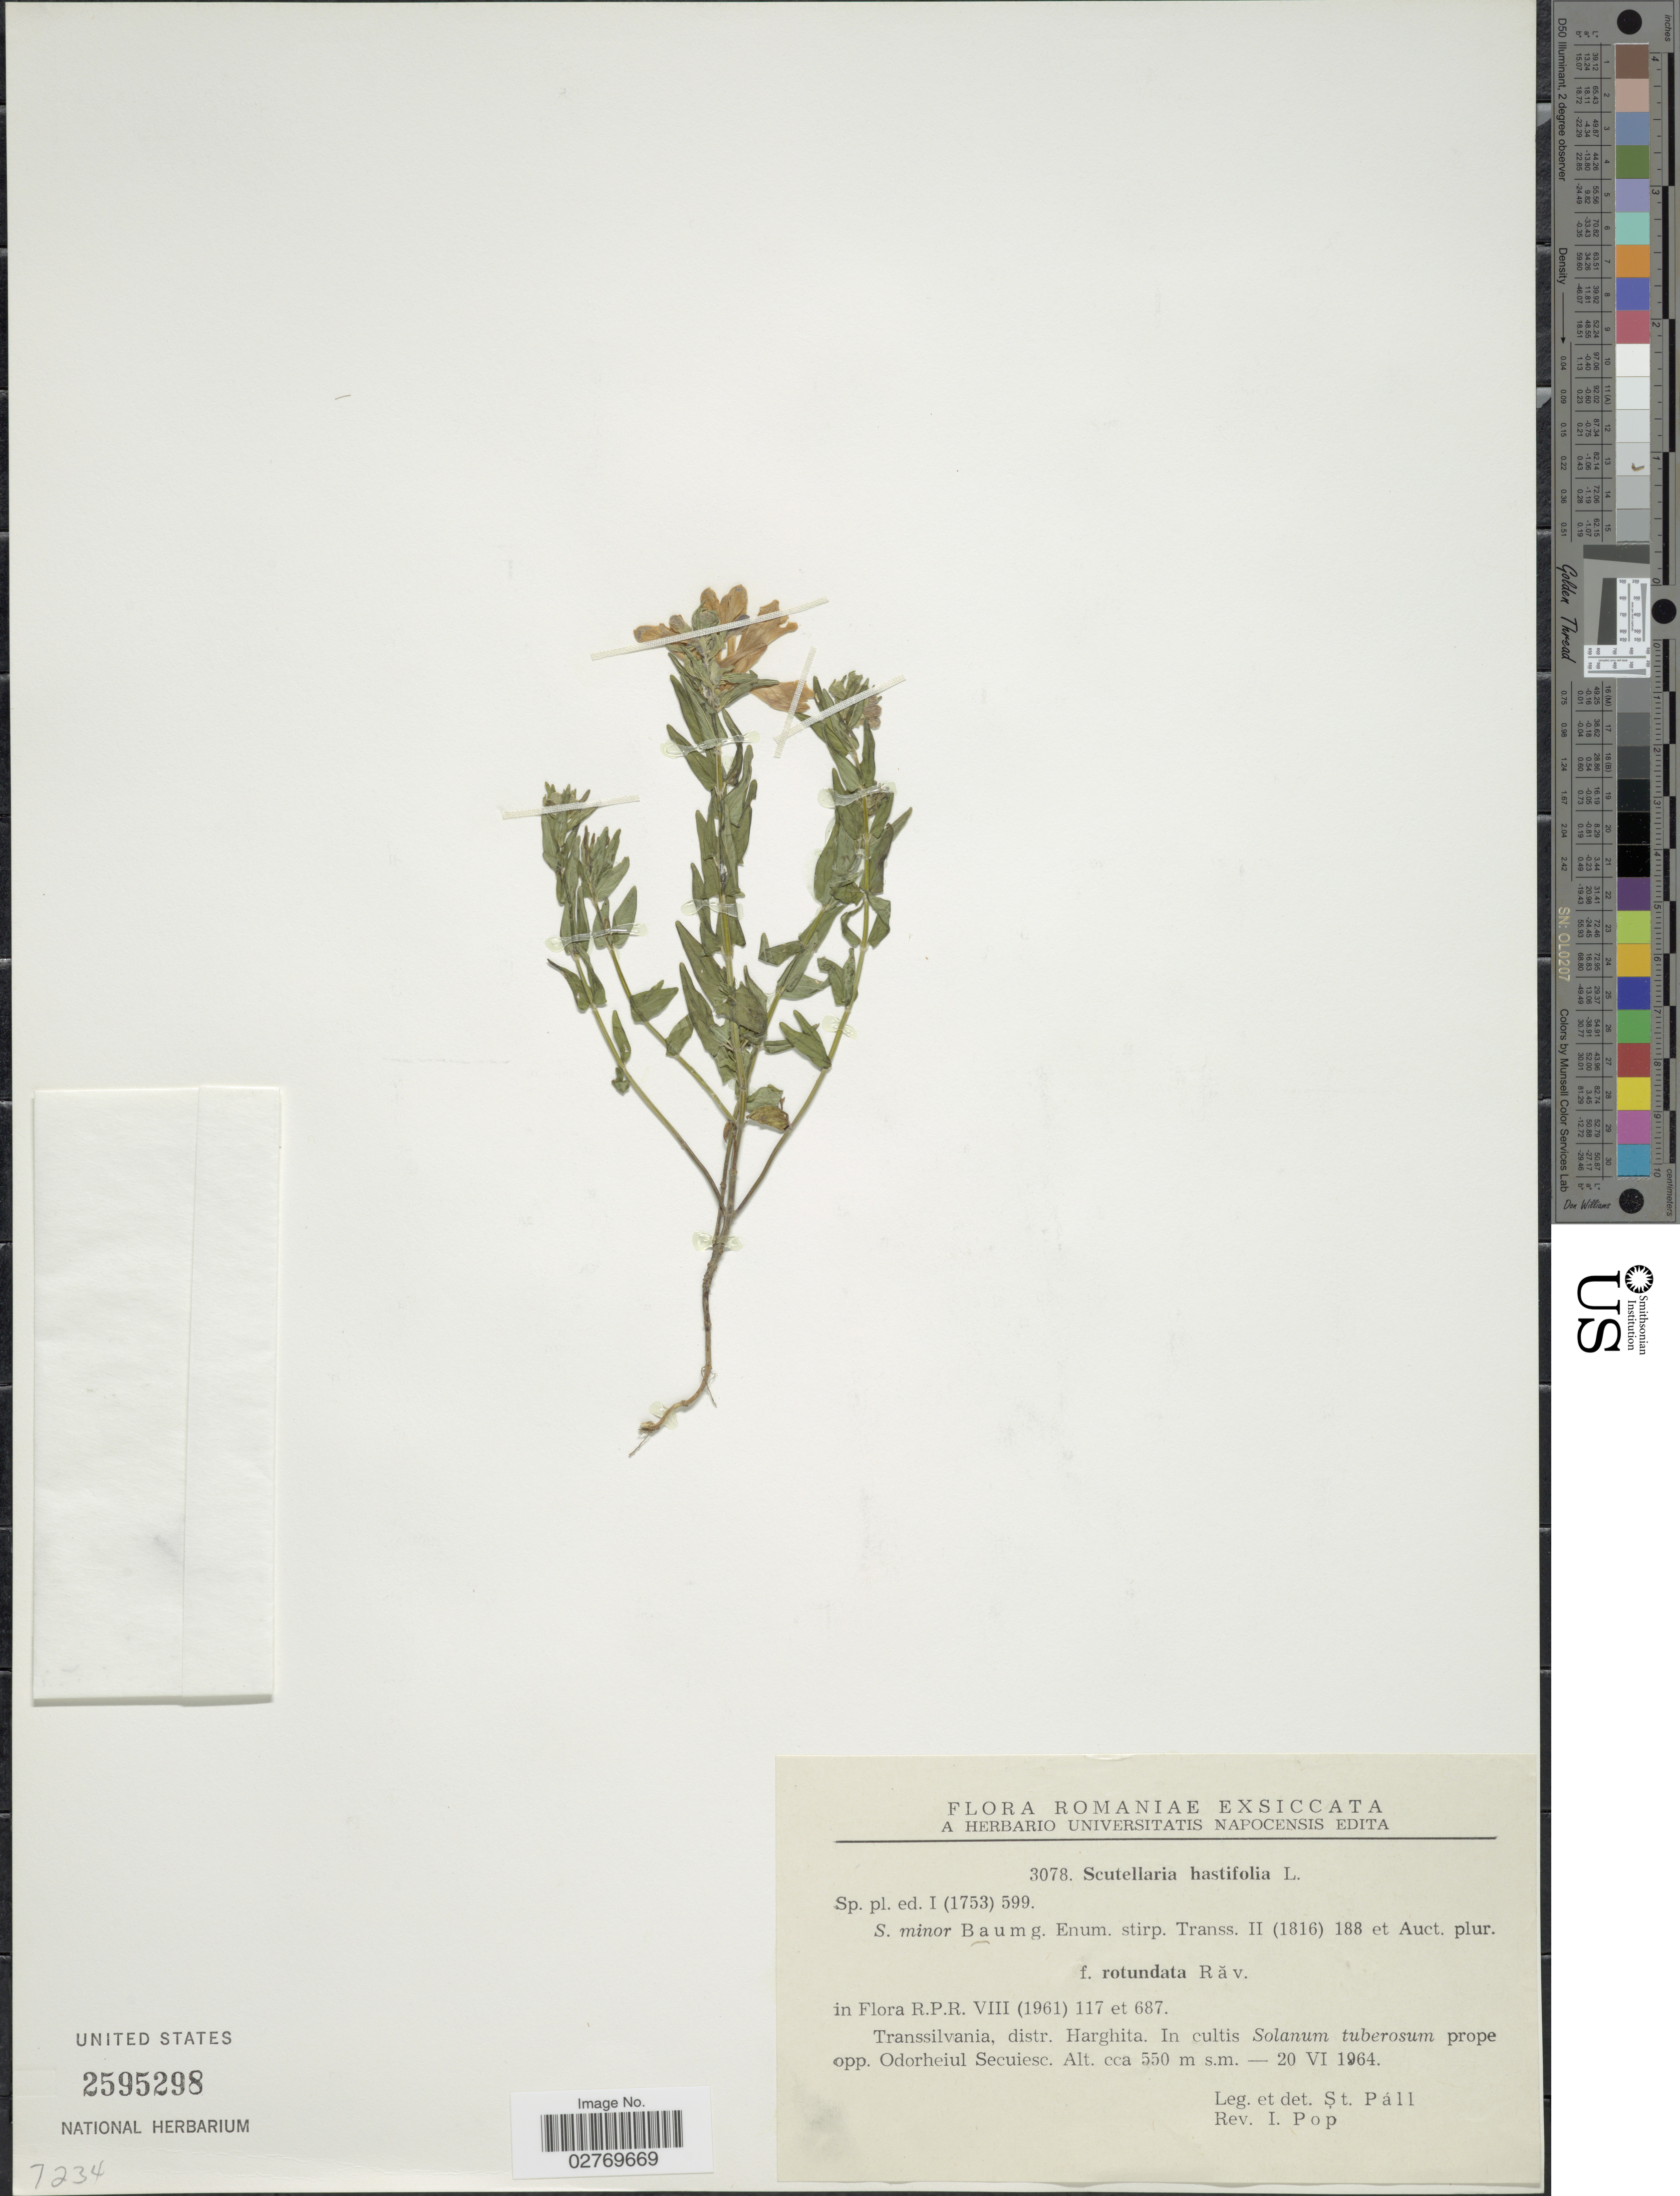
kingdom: Plantae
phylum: Tracheophyta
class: Magnoliopsida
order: Lamiales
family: Lamiaceae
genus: Scutellaria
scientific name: Scutellaria hastifolia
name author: L.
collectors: S. Páll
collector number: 3078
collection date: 1964-06-20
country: Romania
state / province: Harghita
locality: Transsilvania, distr. Harghita. In cultis Solanum tuberosum prope opp. Odorheiul Secuiesc.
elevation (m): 550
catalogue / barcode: US 2595298